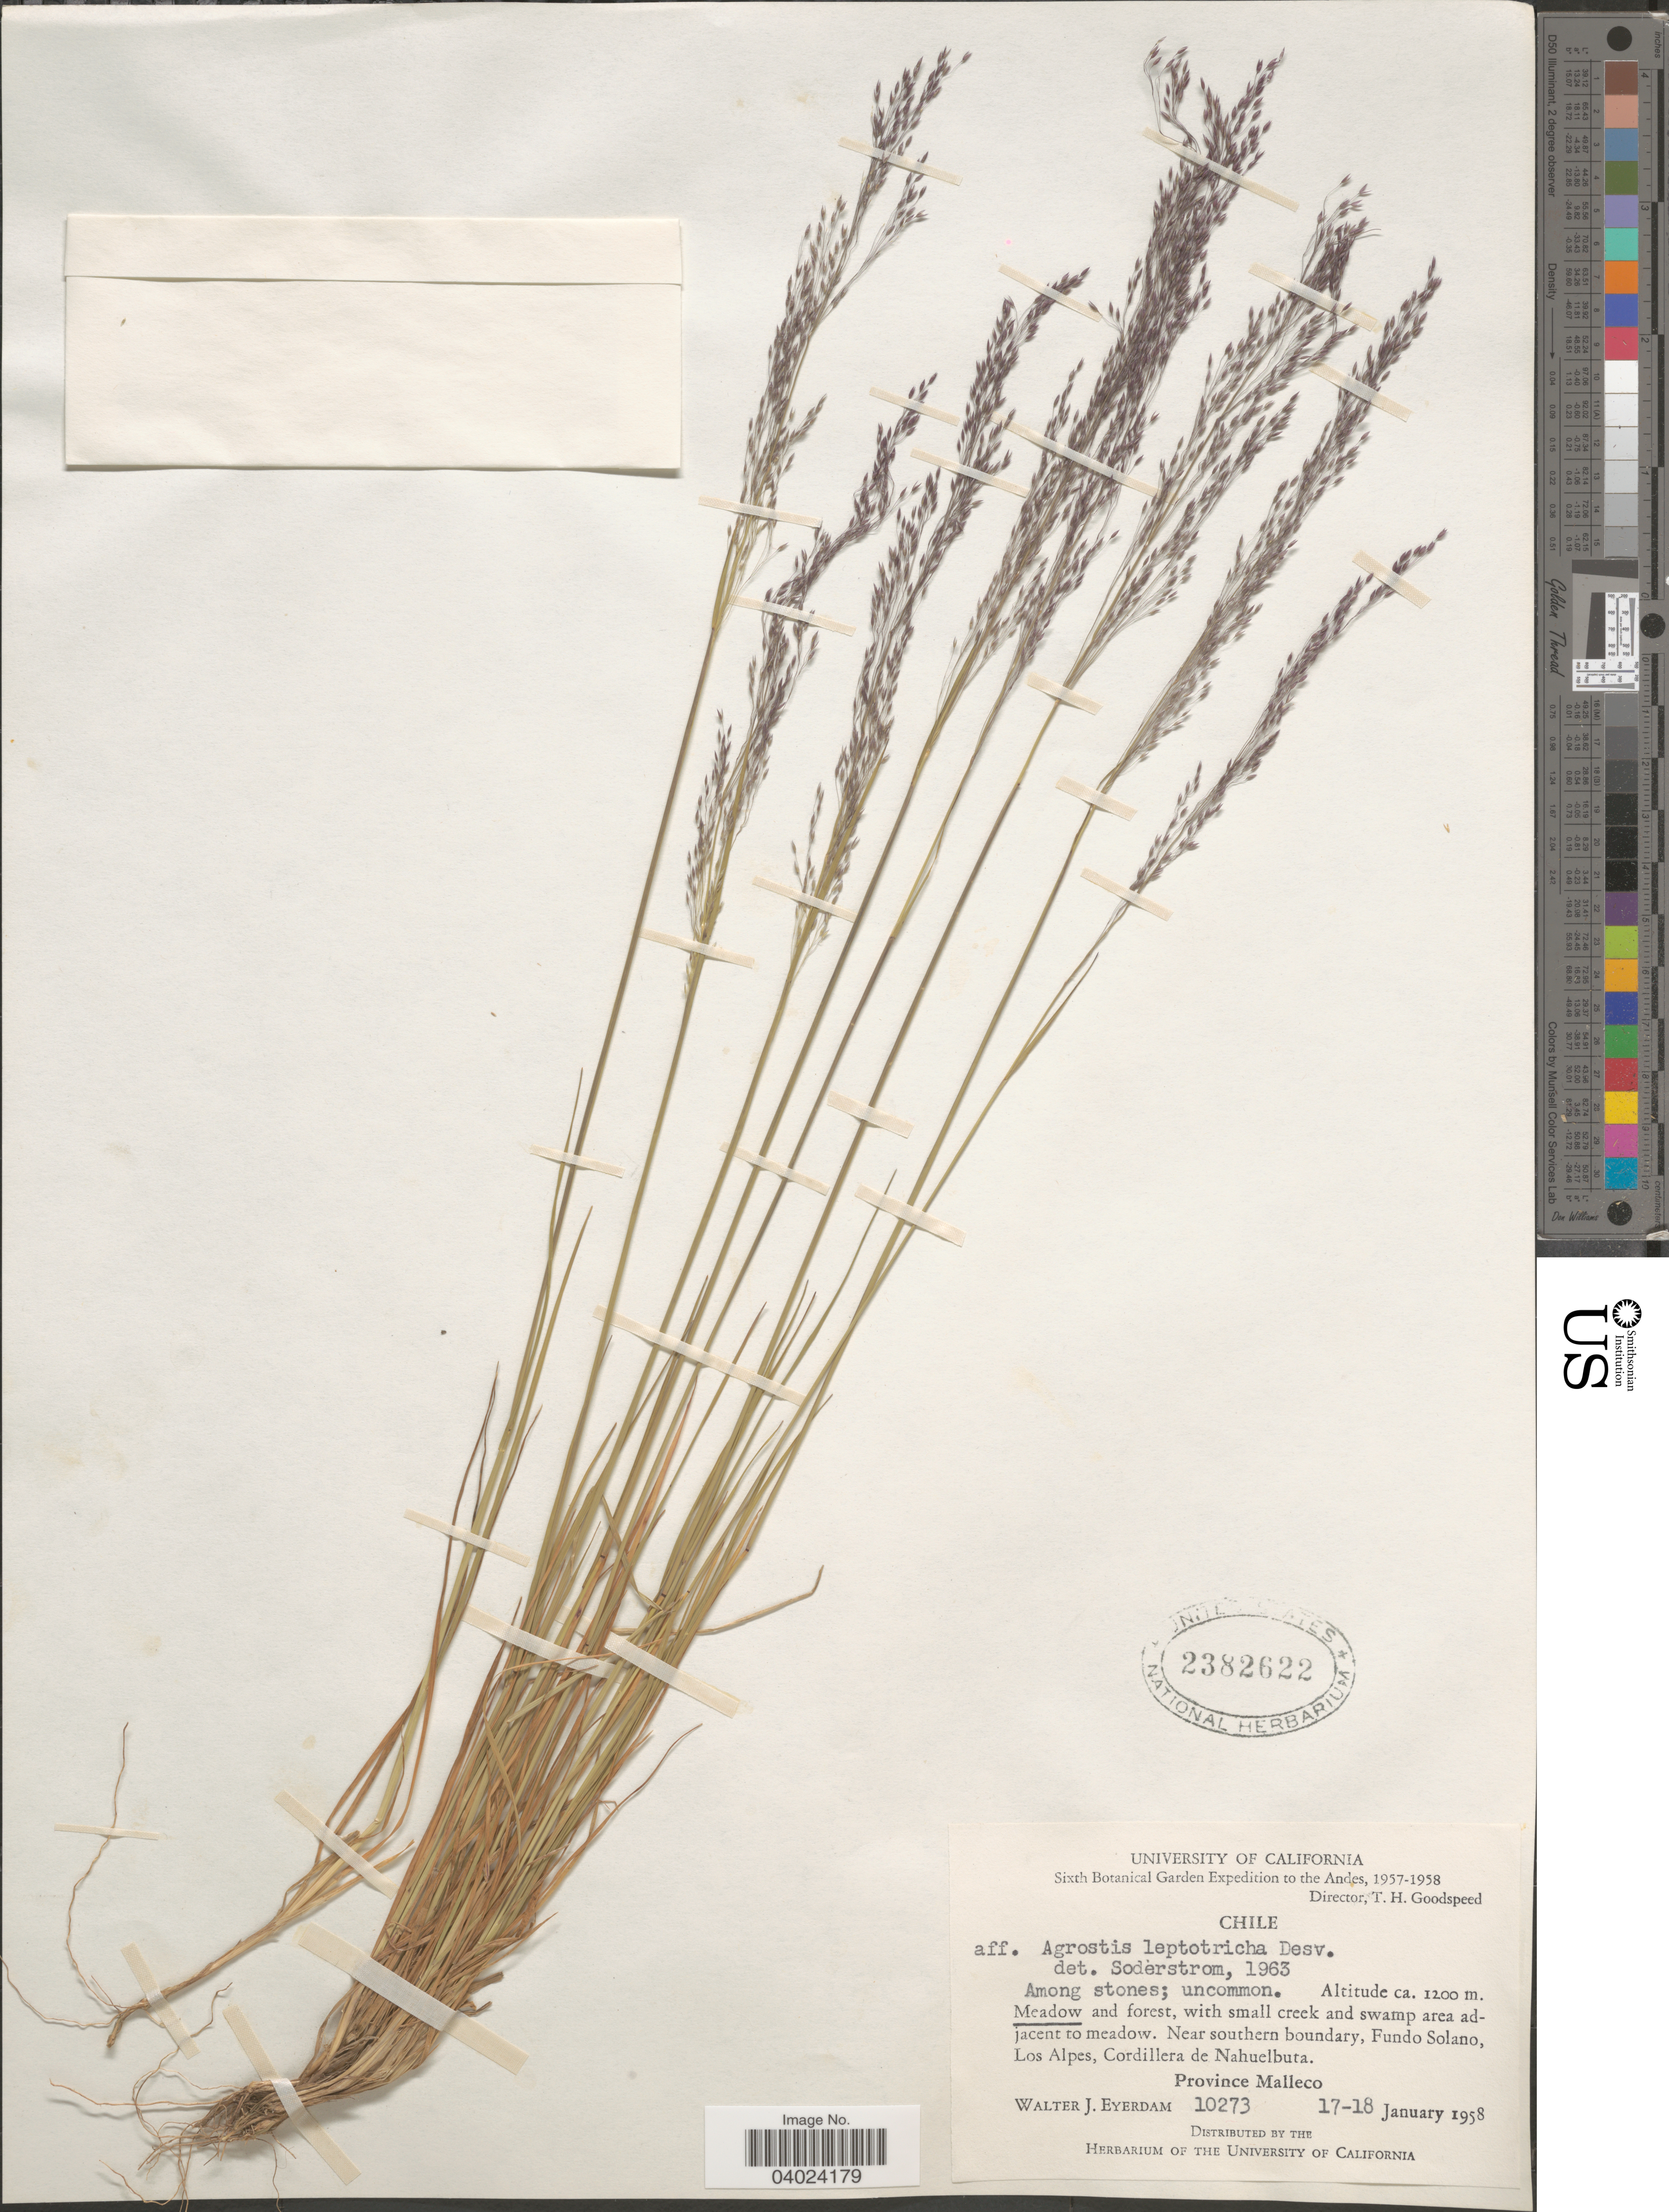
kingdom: Plantae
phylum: Tracheophyta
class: Liliopsida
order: Poales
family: Poaceae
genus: Agrostis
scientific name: Agrostis leptotricha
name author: É. Desv.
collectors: W. J. Eyerdam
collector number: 10273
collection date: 1958-01-17/1958-01-18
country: Chile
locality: The Andes. Near southern boundary, Fundo Solano, Los Alpes, Cordillera de Nahuelbuta. Province Malleco.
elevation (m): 1200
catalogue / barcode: US 2382622